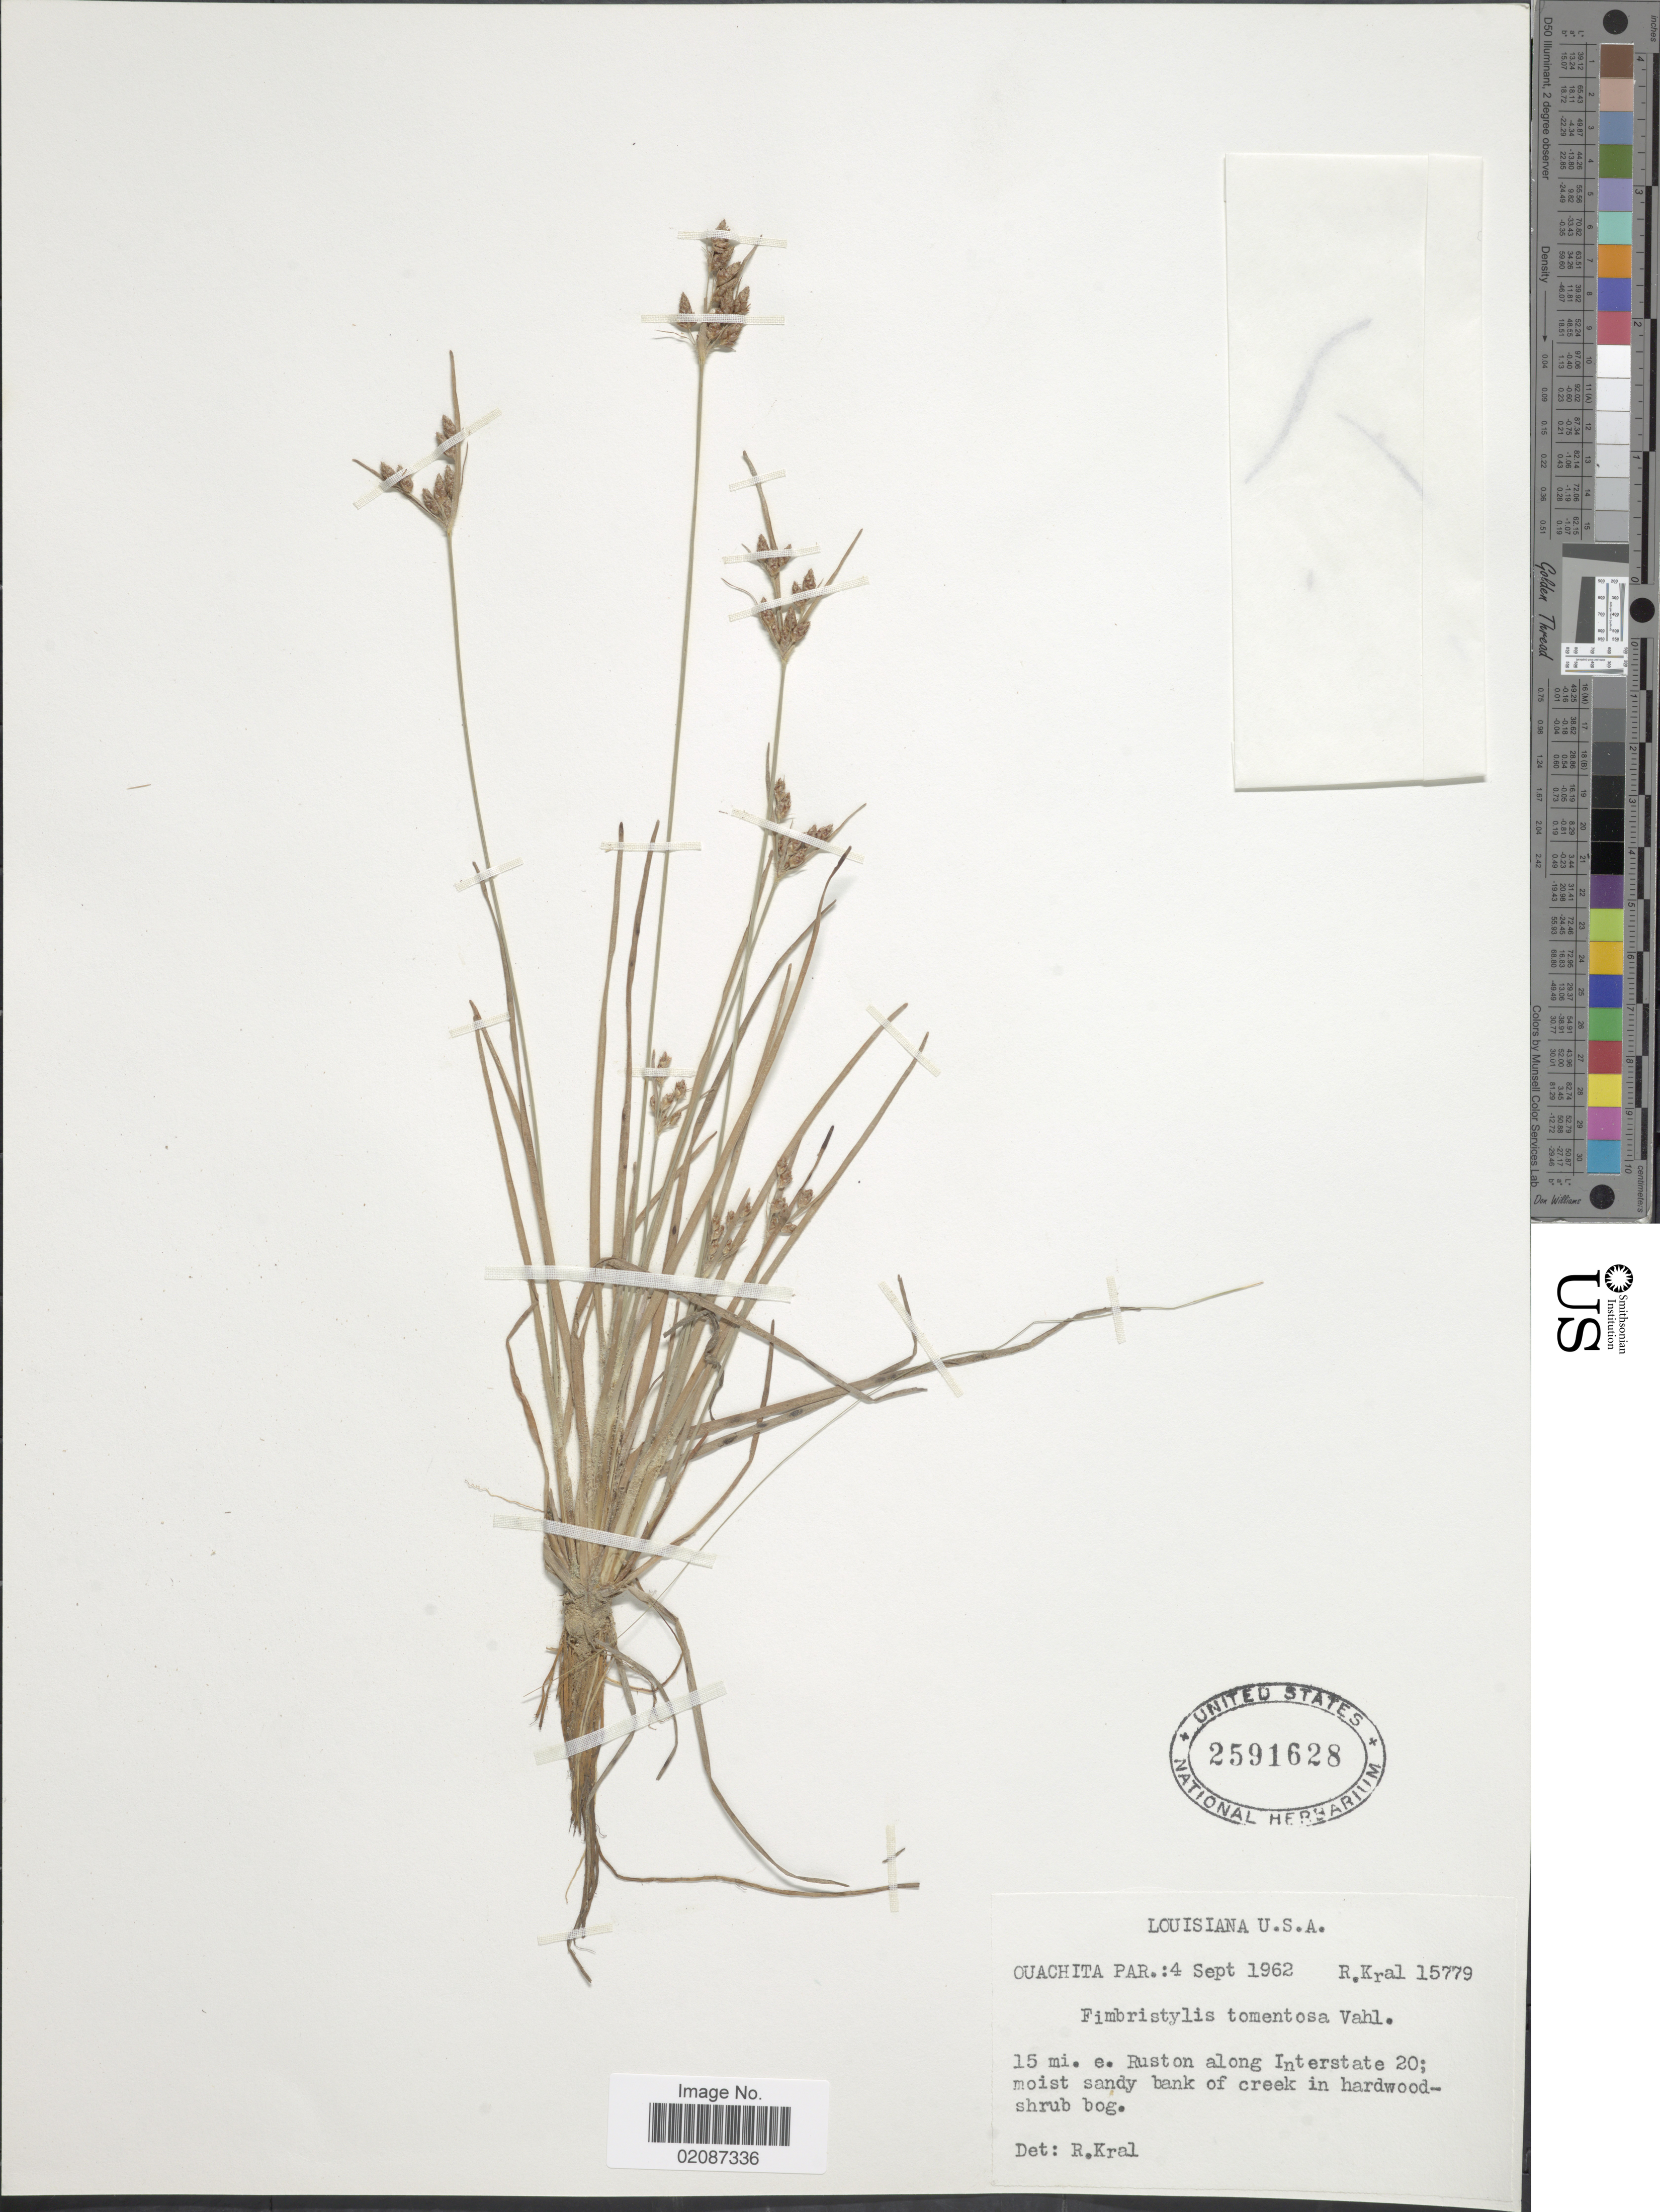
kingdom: Plantae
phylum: Tracheophyta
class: Liliopsida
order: Poales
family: Cyperaceae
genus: Fimbristylis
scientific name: Fimbristylis tomentosa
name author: Vahl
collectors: R. Kral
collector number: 15779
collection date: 1962-09-04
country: United States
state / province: Louisiana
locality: Ouachita Par.: 15 mi. e. Ruston along Interstate 20; moist sandy bank of creek in hardwood-shrub bog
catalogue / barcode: US 2591628